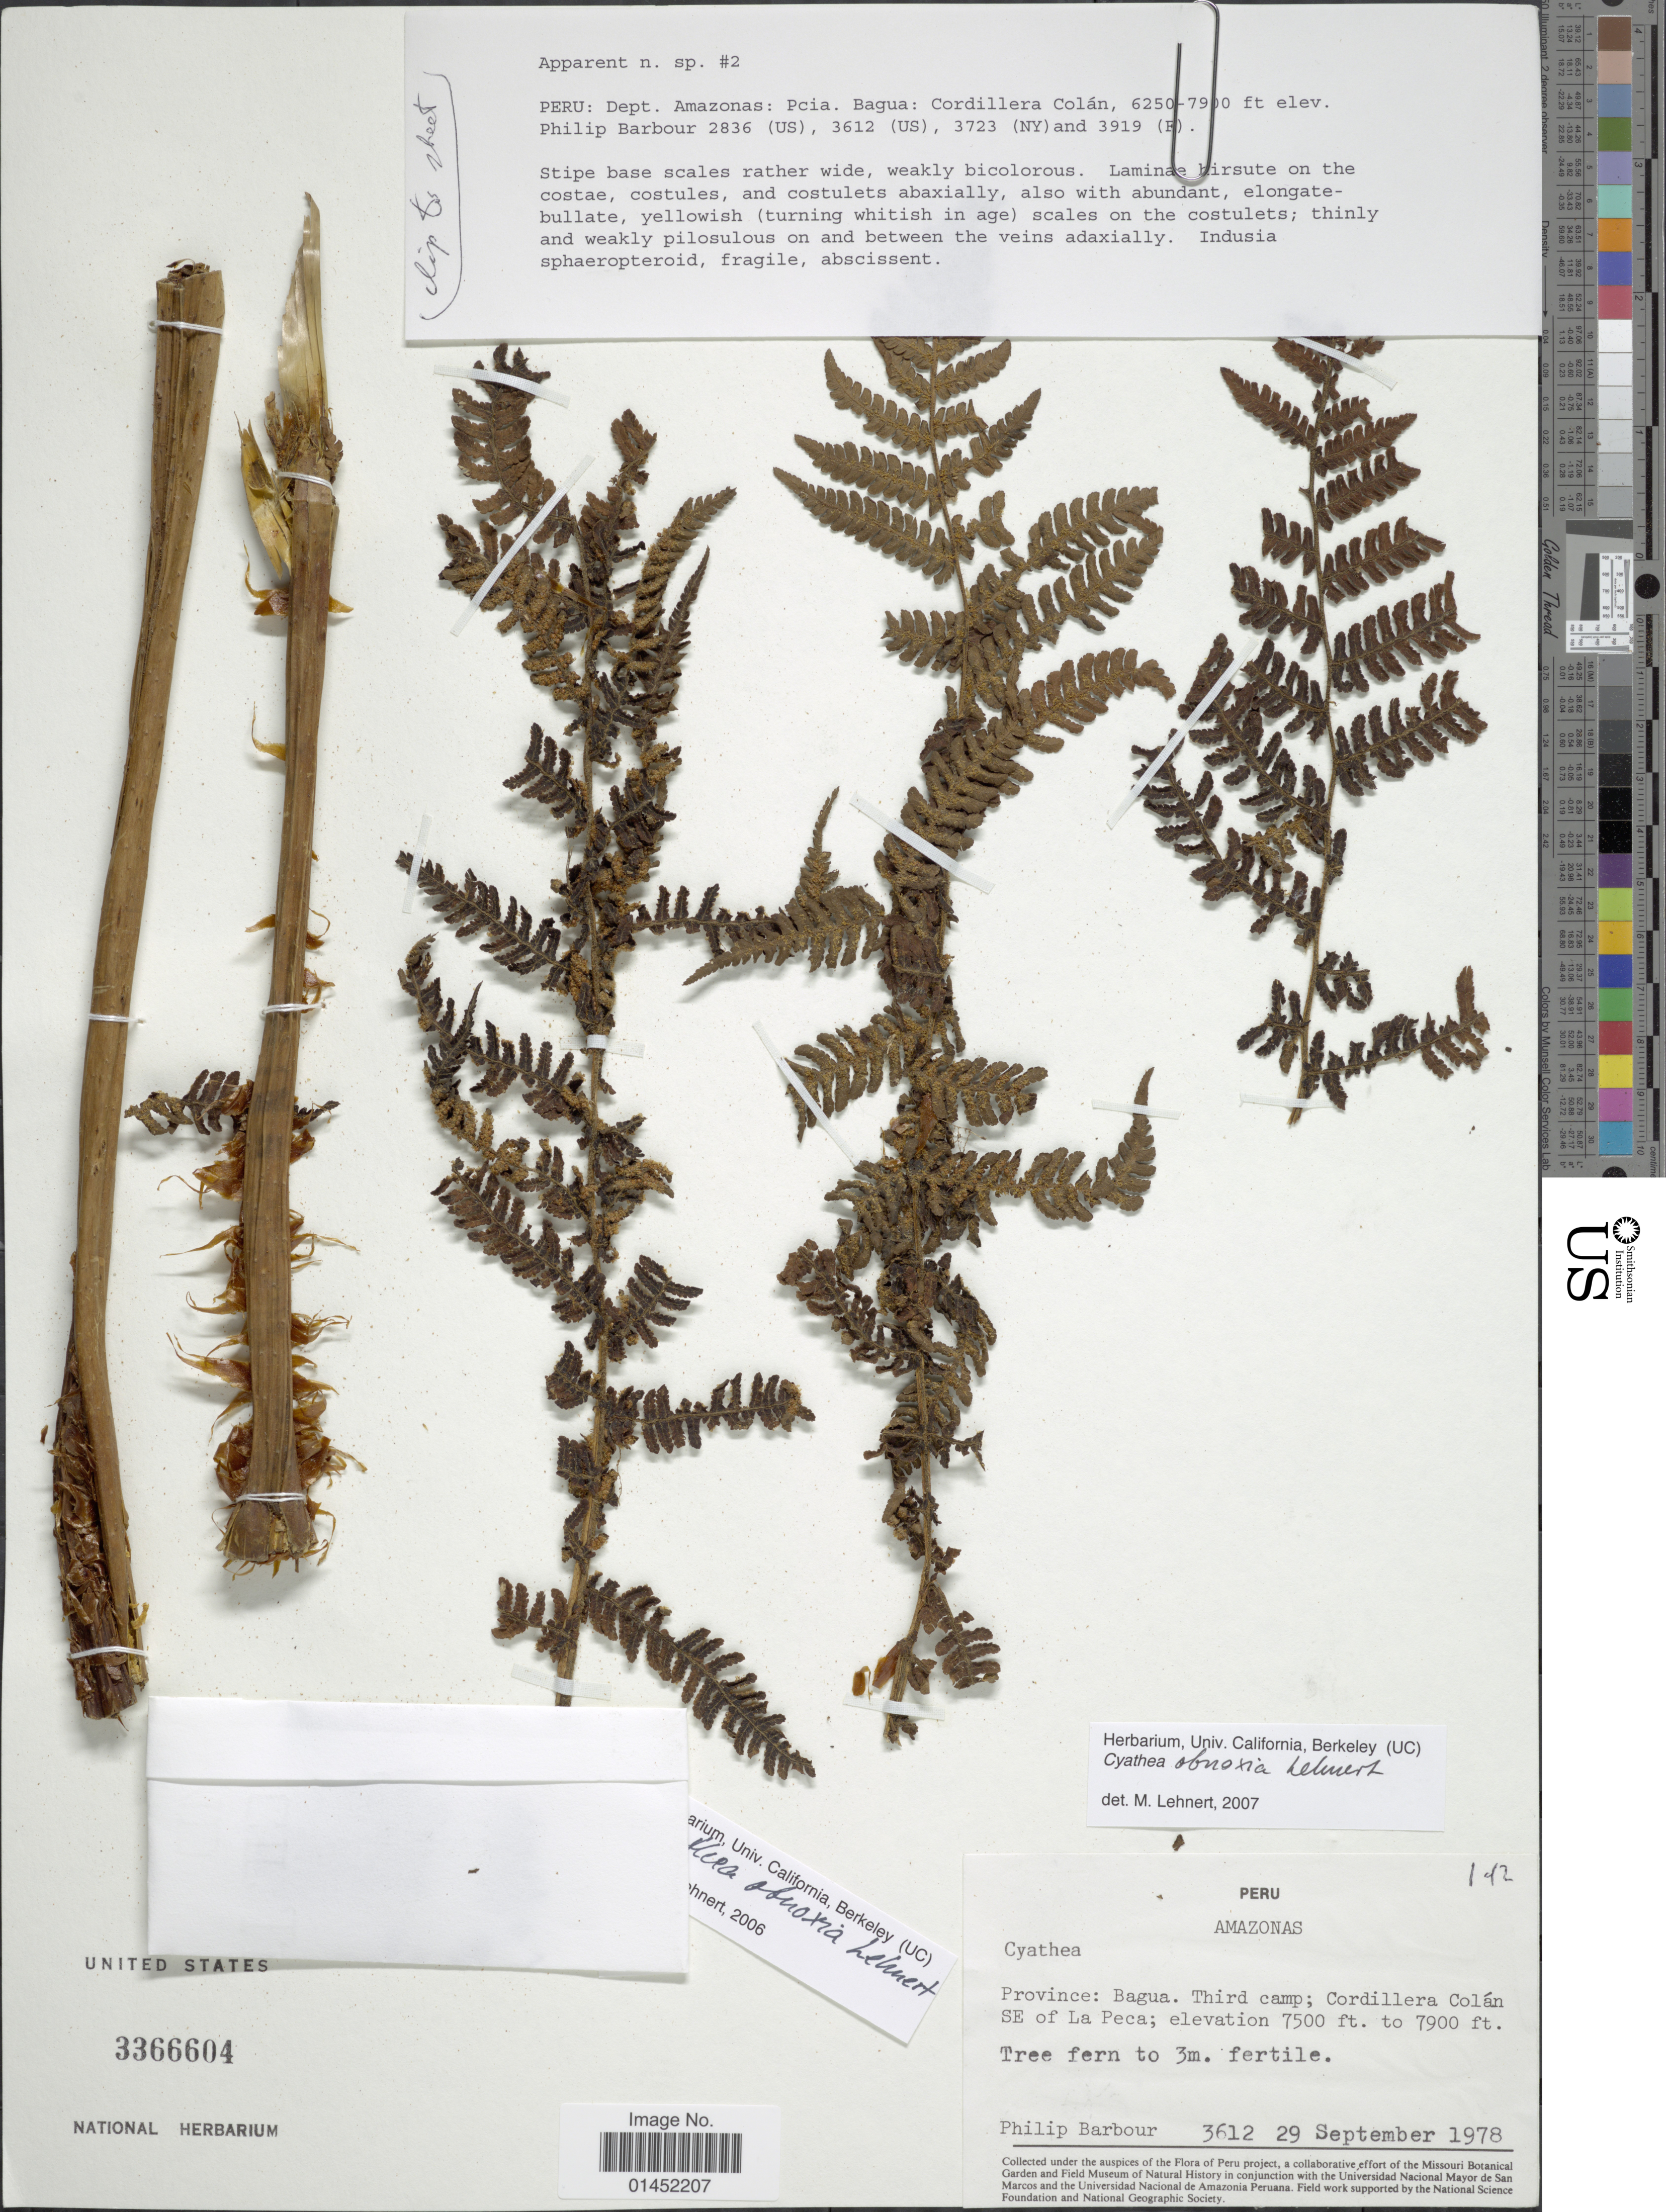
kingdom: Plantae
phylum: Tracheophyta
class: Polypodiopsida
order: Cyatheales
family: Cyatheaceae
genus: Cyathea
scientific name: Cyathea obnoxia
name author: Lehnert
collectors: P. Barbour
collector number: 3612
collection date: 1978-09-29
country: Peru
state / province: Amazonas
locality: Province: Bagua. Third camp; Cordillera Colán SE of La Peca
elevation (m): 2286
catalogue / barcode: US 3366604